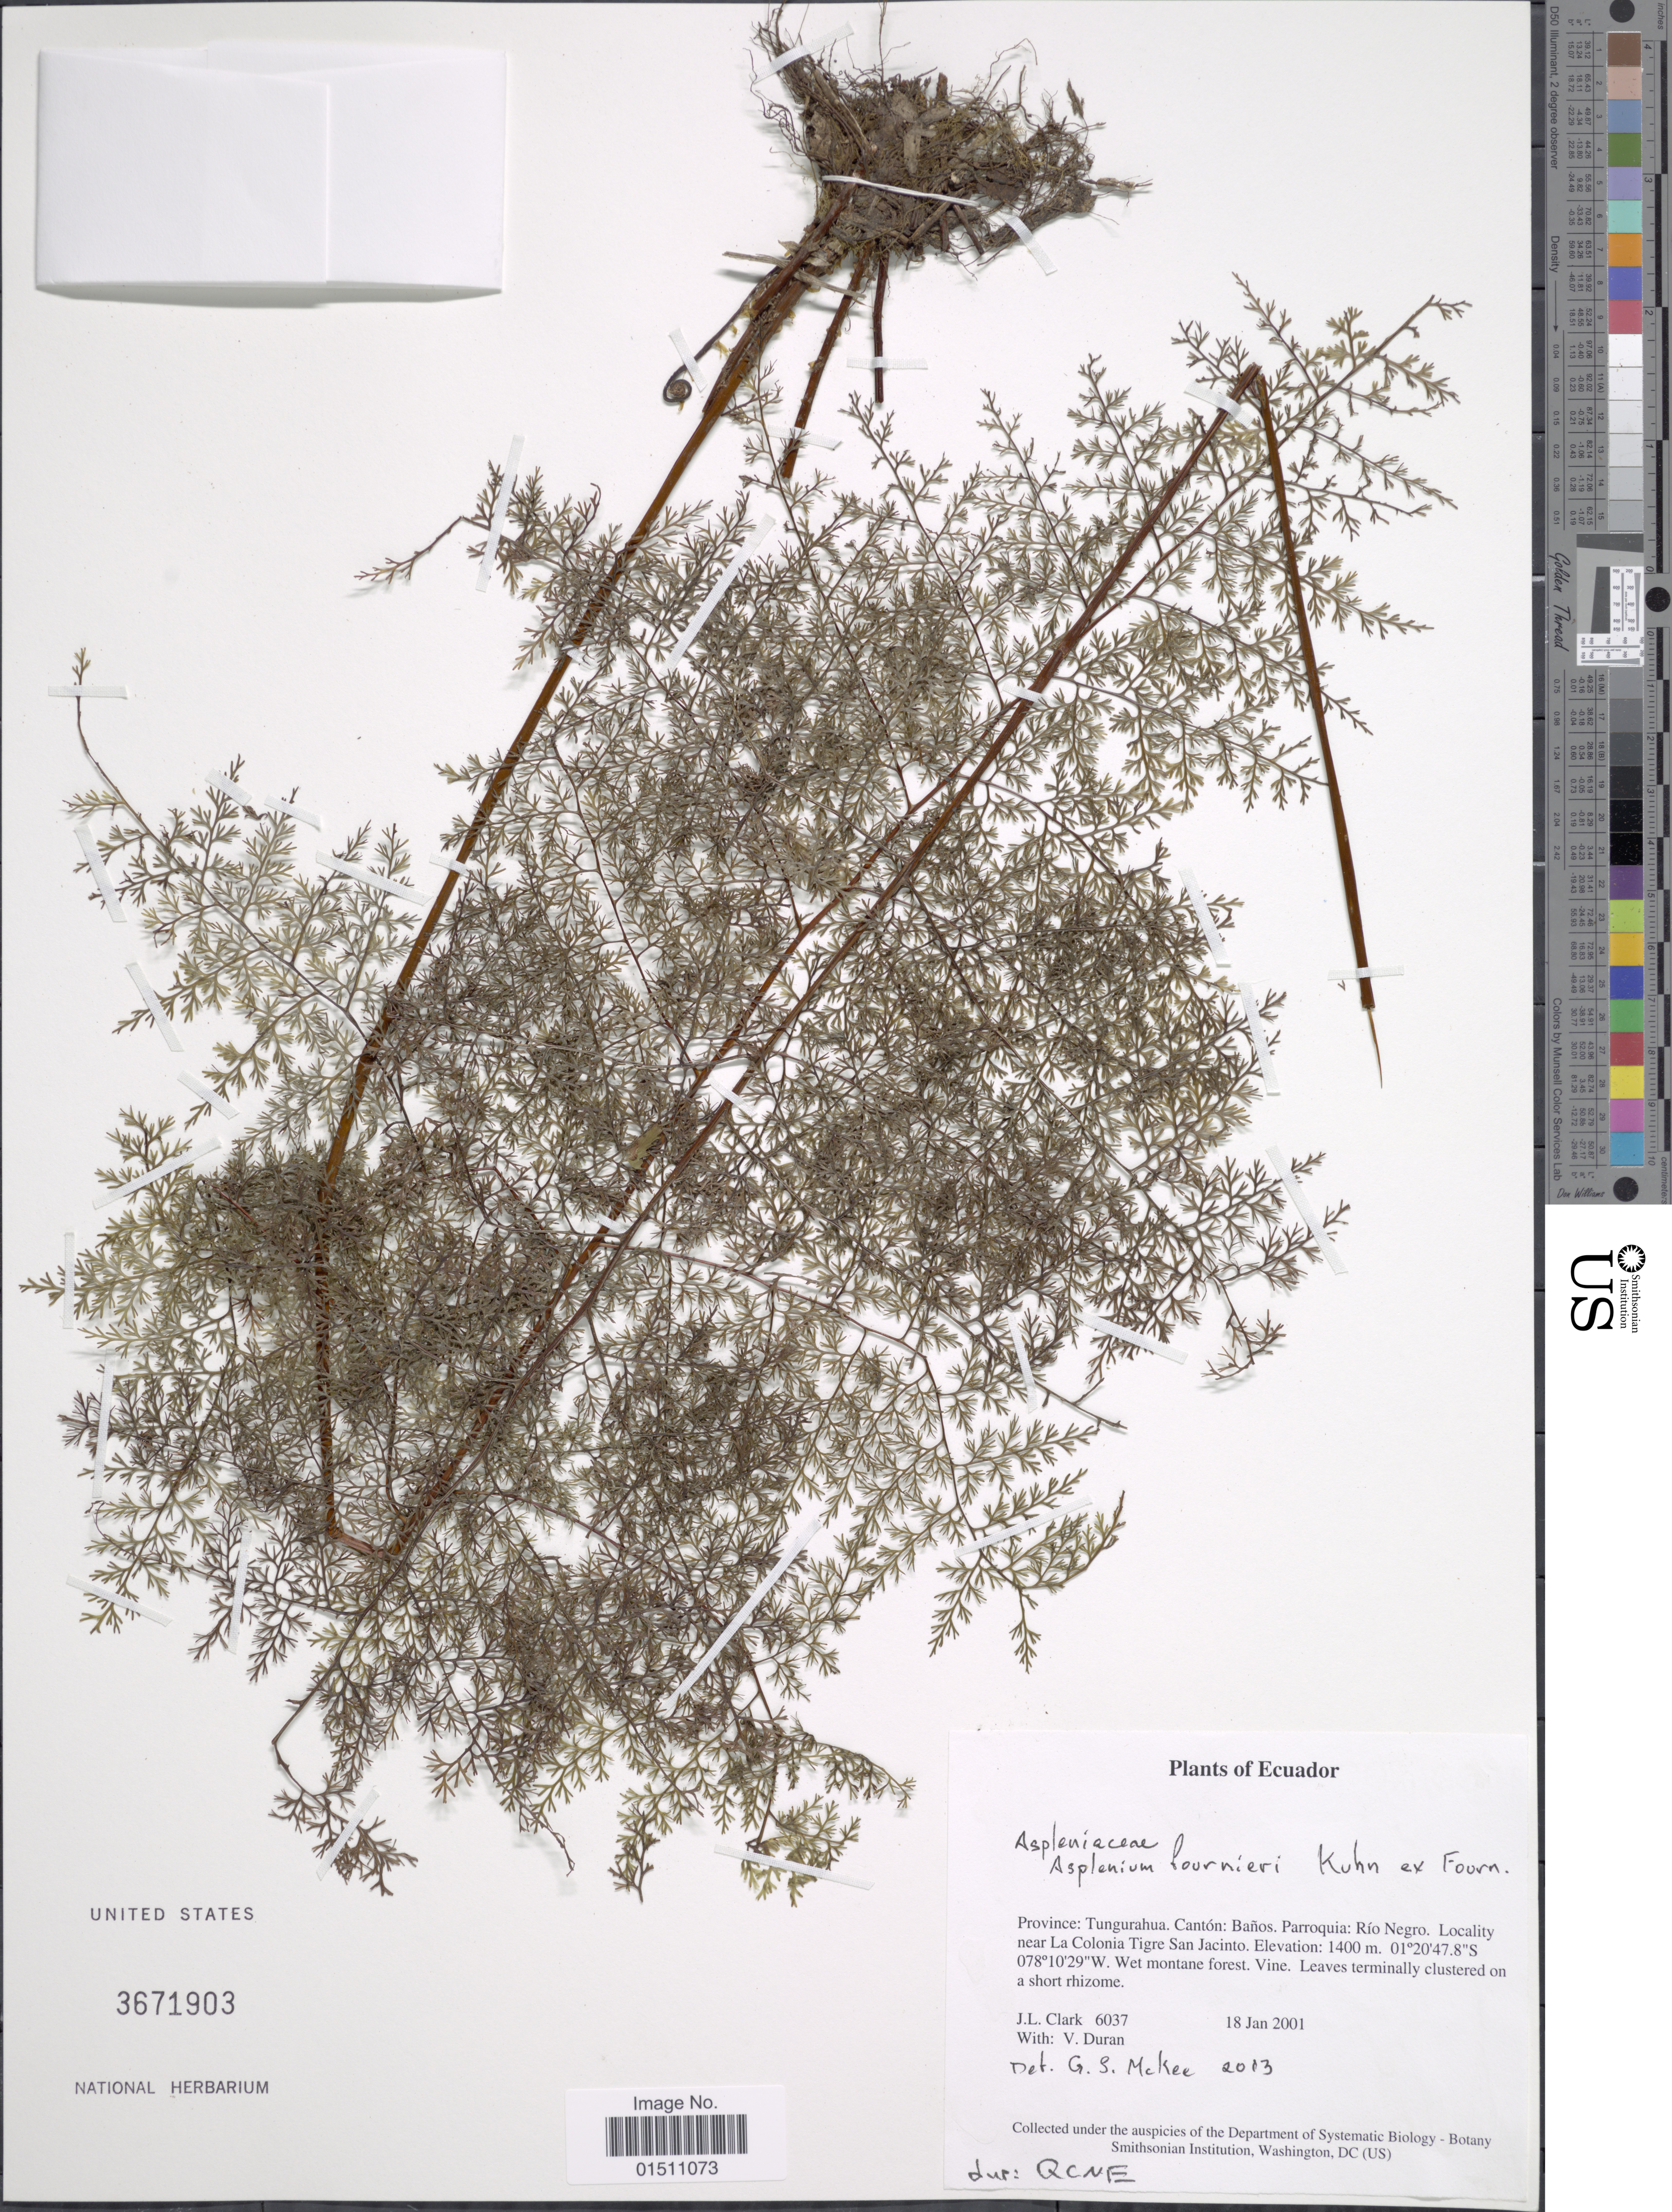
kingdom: Plantae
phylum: Tracheophyta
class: Polypodiopsida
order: Polypodiales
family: Aspleniaceae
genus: Asplenium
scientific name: Asplenium fournieri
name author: Kuhn ex E. Fourn.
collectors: J. L. Clark & V. Duran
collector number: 6037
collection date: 2001-01-18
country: Ecuador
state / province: Tungurahua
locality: Ecuador, Canón: Baños. Parroquia: Río Negro, near La Colonia Tigre San Jacinto.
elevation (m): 1400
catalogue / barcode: US 3671903